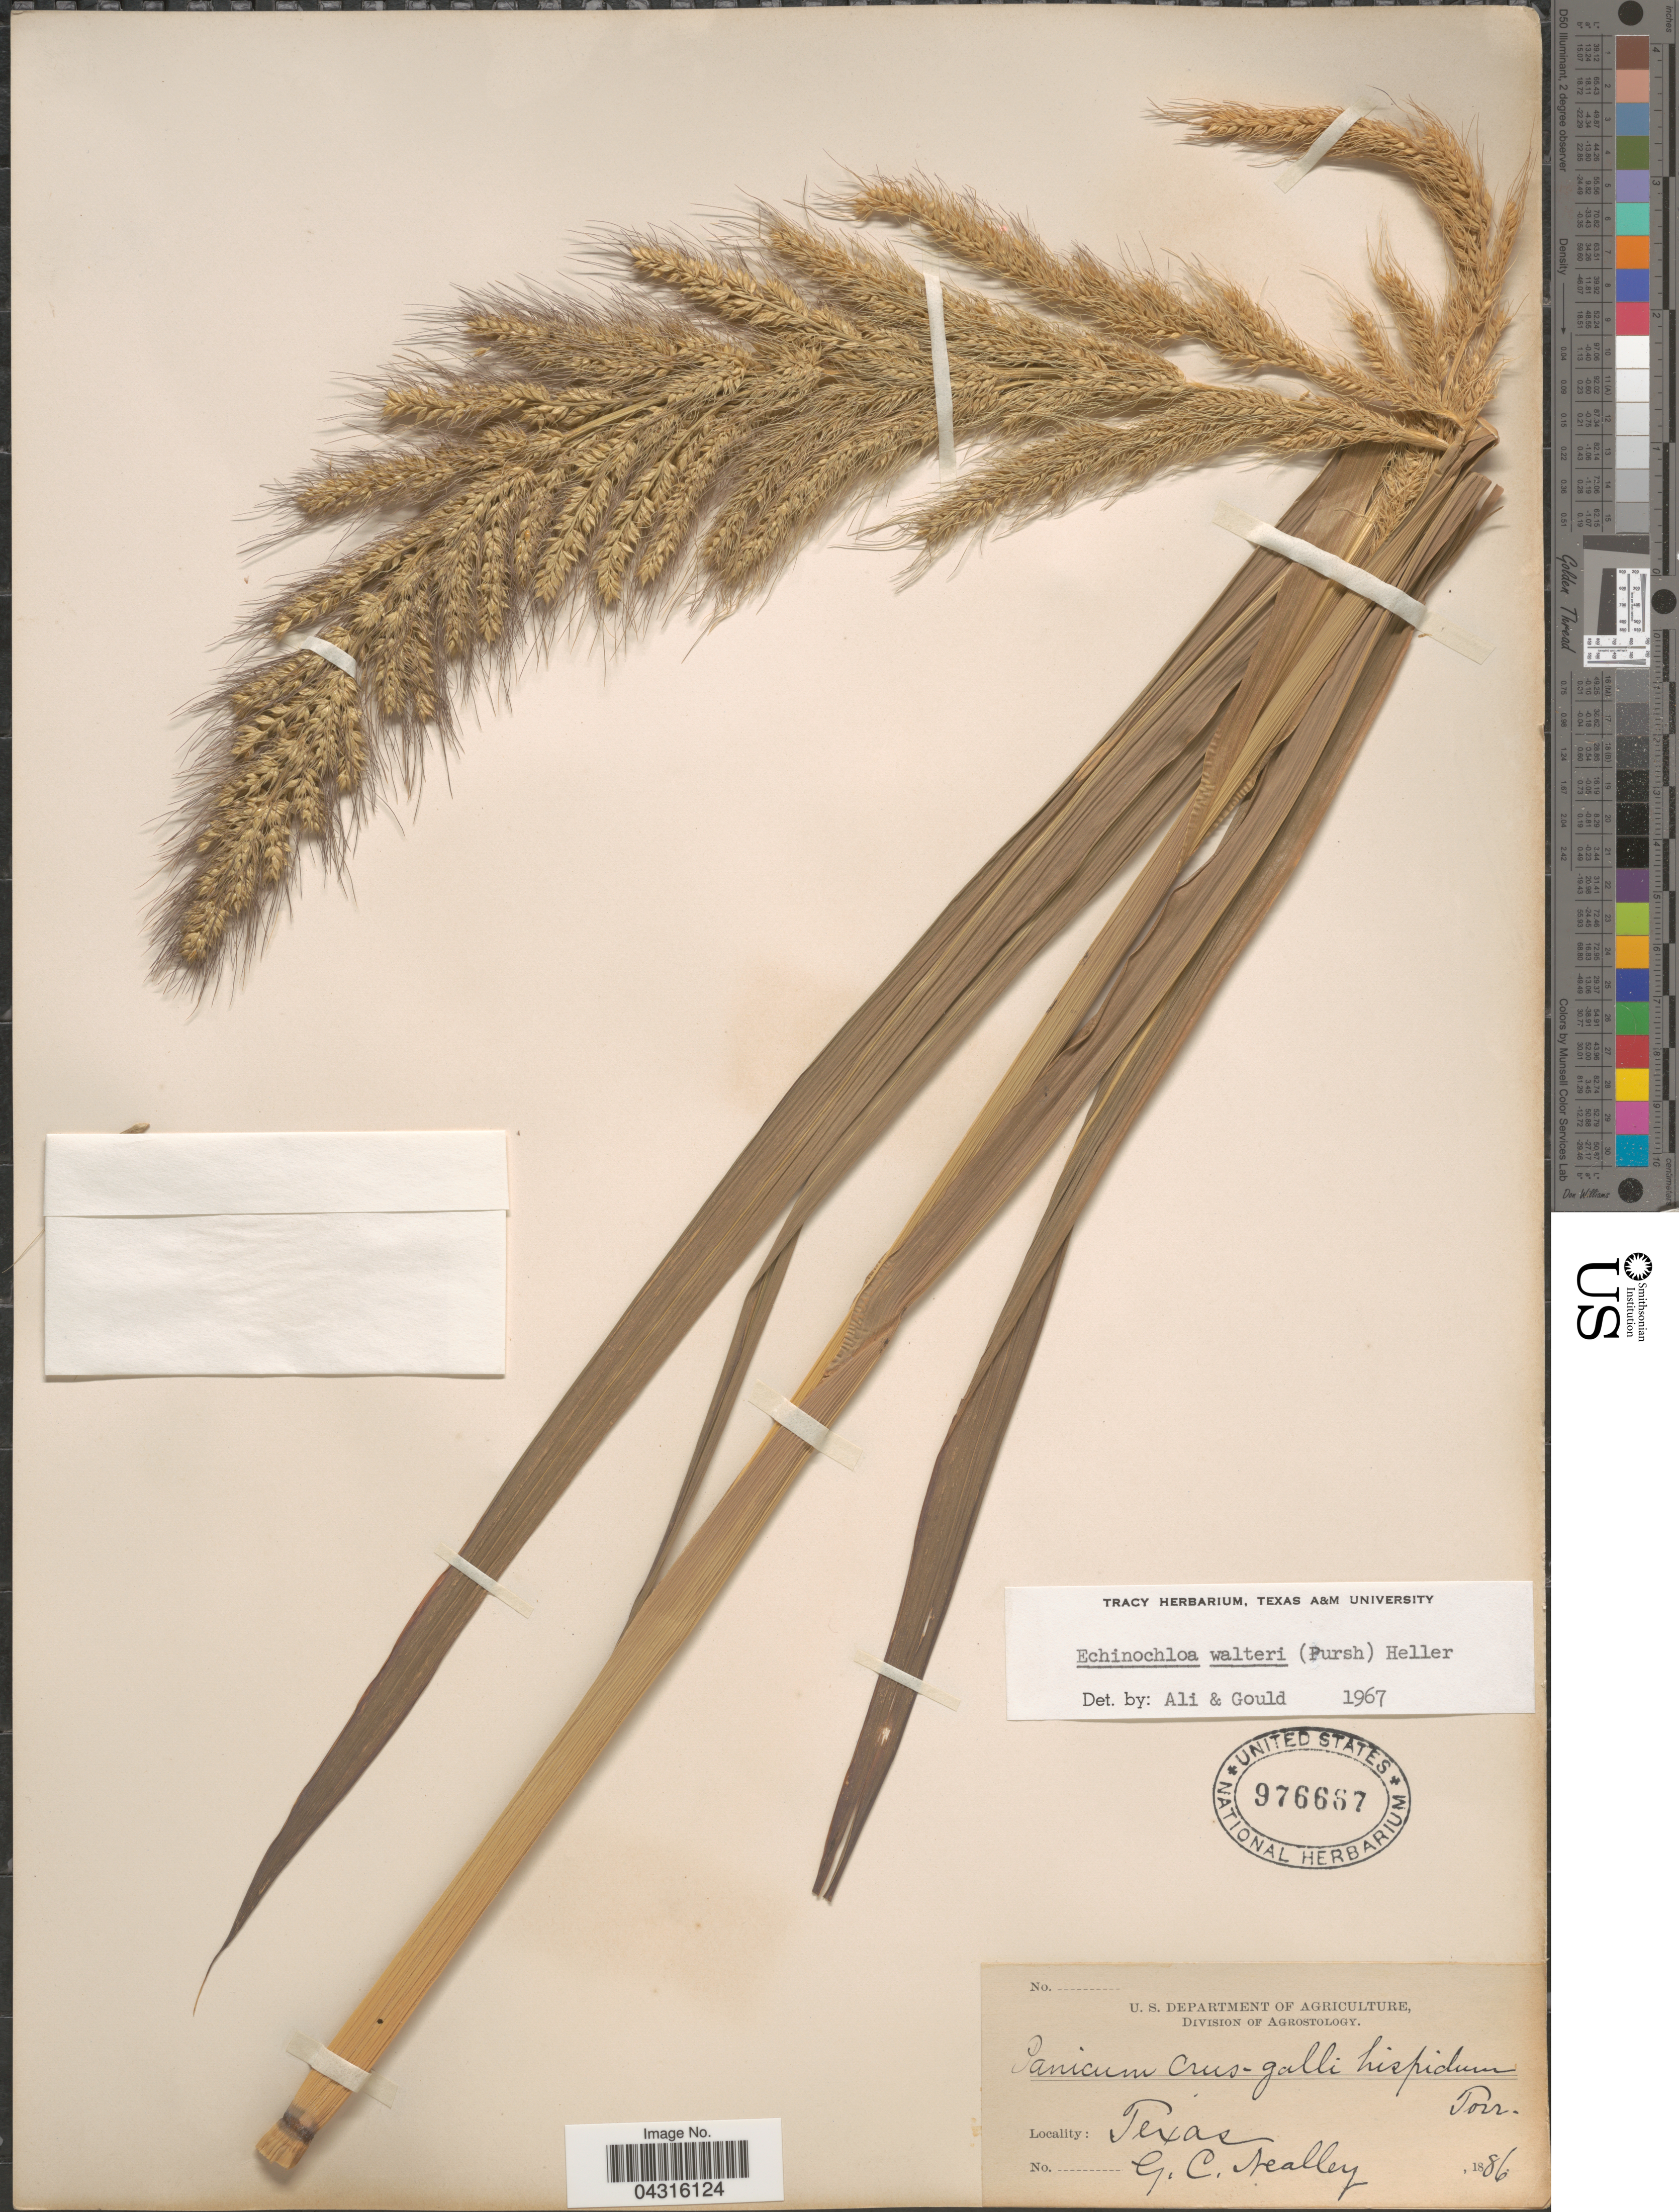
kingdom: Plantae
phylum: Tracheophyta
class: Liliopsida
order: Poales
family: Poaceae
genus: Echinochloa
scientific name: Echinochloa walteri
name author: (Pursh) A. Heller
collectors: G. Neally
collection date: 1886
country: United States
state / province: Texas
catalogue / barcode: US 976667